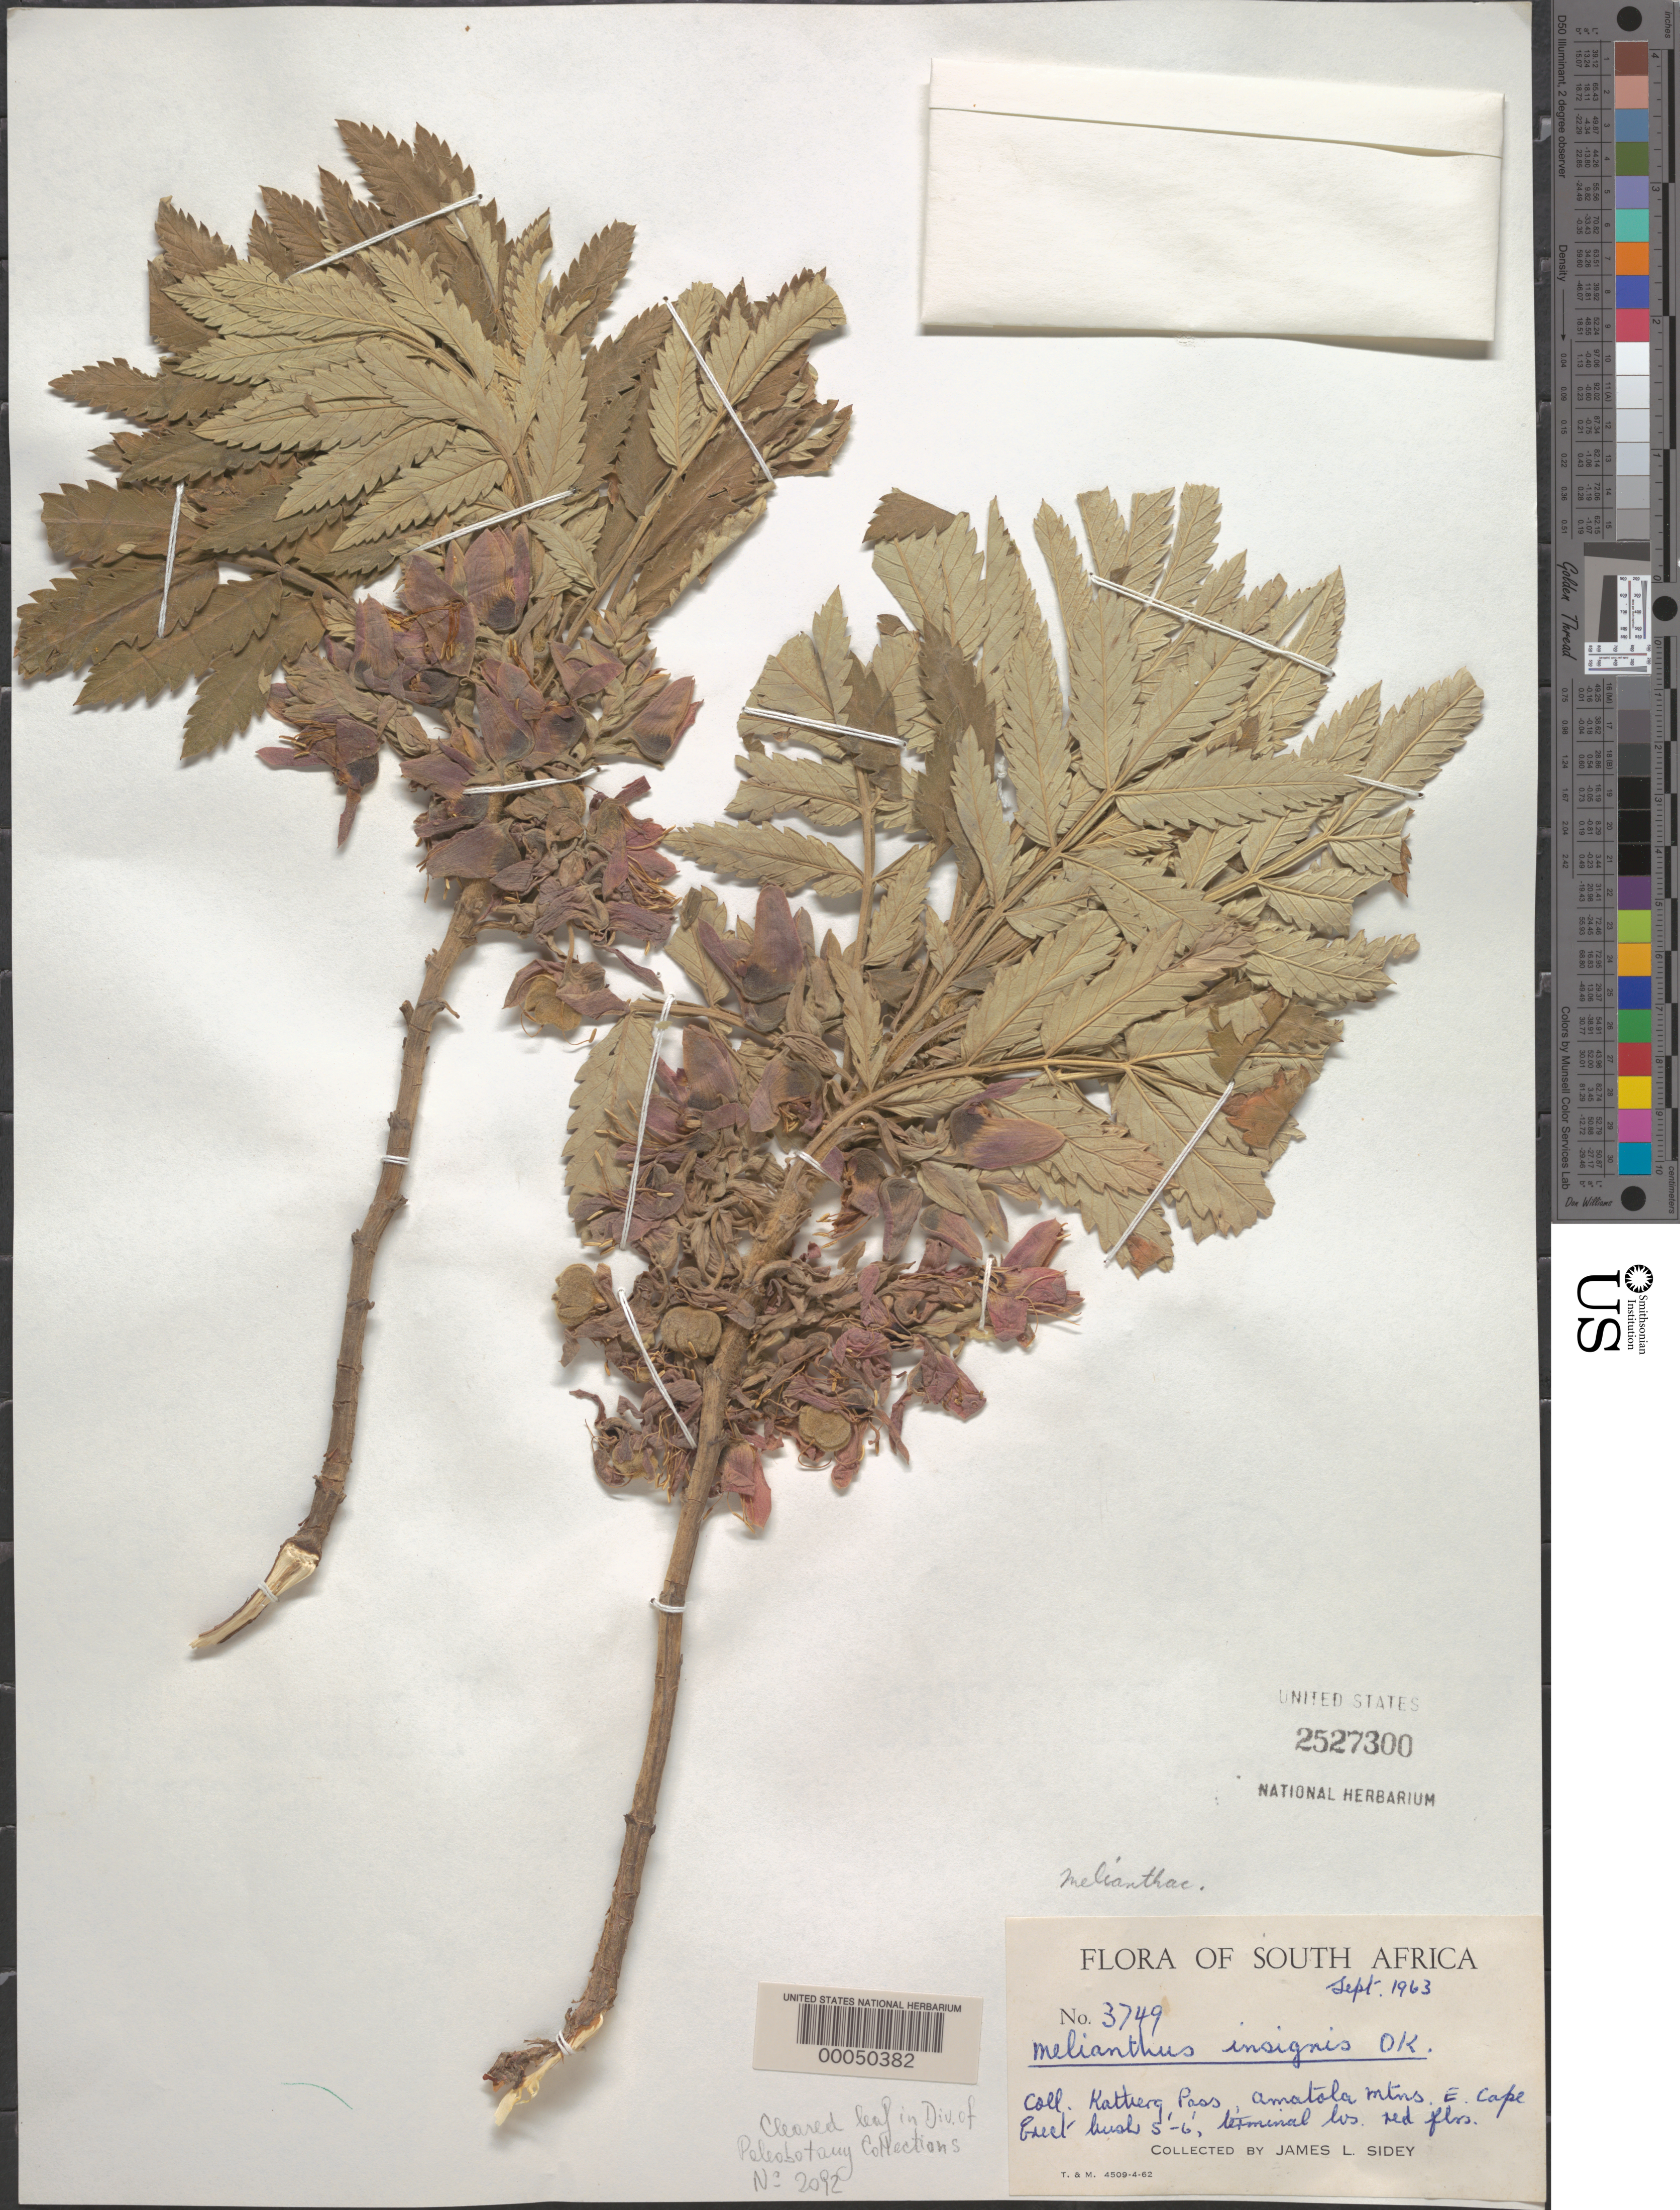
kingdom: Plantae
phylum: Tracheophyta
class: Magnoliopsida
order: Geraniales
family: Melianthaceae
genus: Melianthus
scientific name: Melianthus insignis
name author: Kuntze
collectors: J. L. Sidey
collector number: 3749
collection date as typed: Sep 1963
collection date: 1963-09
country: South Africa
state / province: Eastern Cape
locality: Datherg pass, amatola mountains, e cape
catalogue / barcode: US 2527300